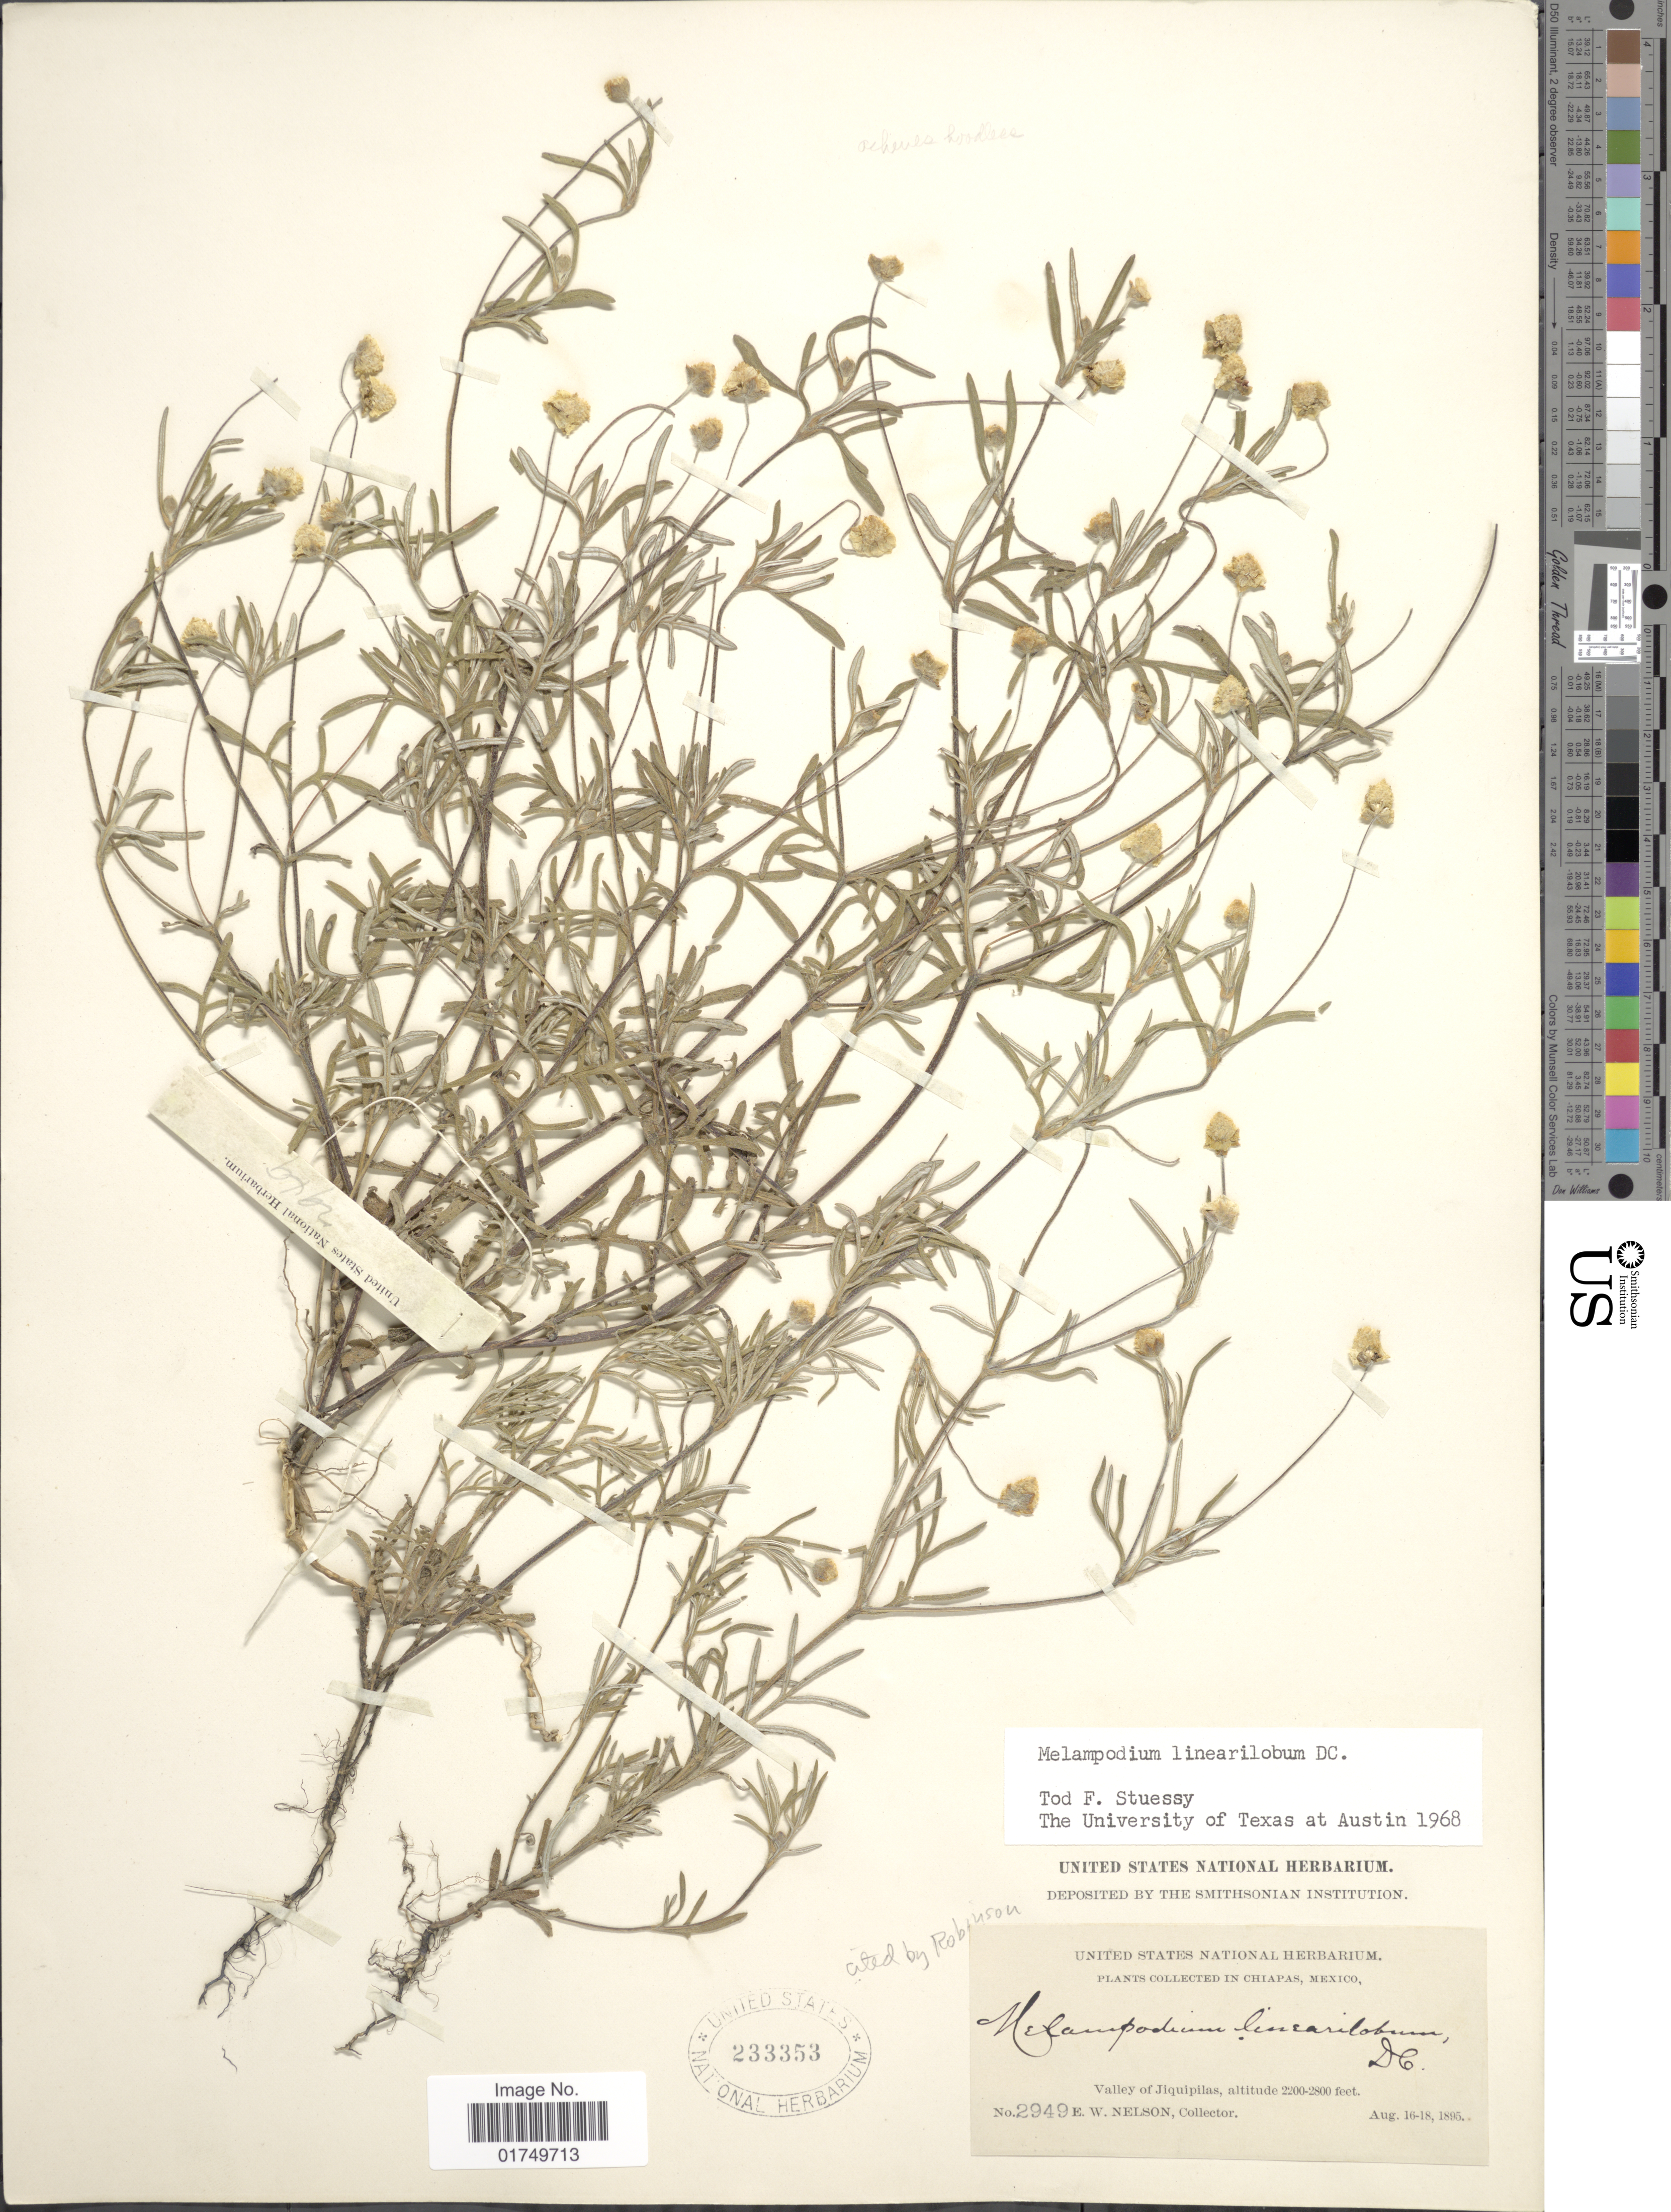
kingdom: Plantae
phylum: Tracheophyta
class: Magnoliopsida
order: Asterales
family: Asteraceae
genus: Melampodium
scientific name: Melampodium linearilobum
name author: DC.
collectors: E. W. Nelson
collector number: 2949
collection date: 1895-08-16/1895-08-18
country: Mexico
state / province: Chiapas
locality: Valley of Jiquipilas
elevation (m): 671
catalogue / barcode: US 233353